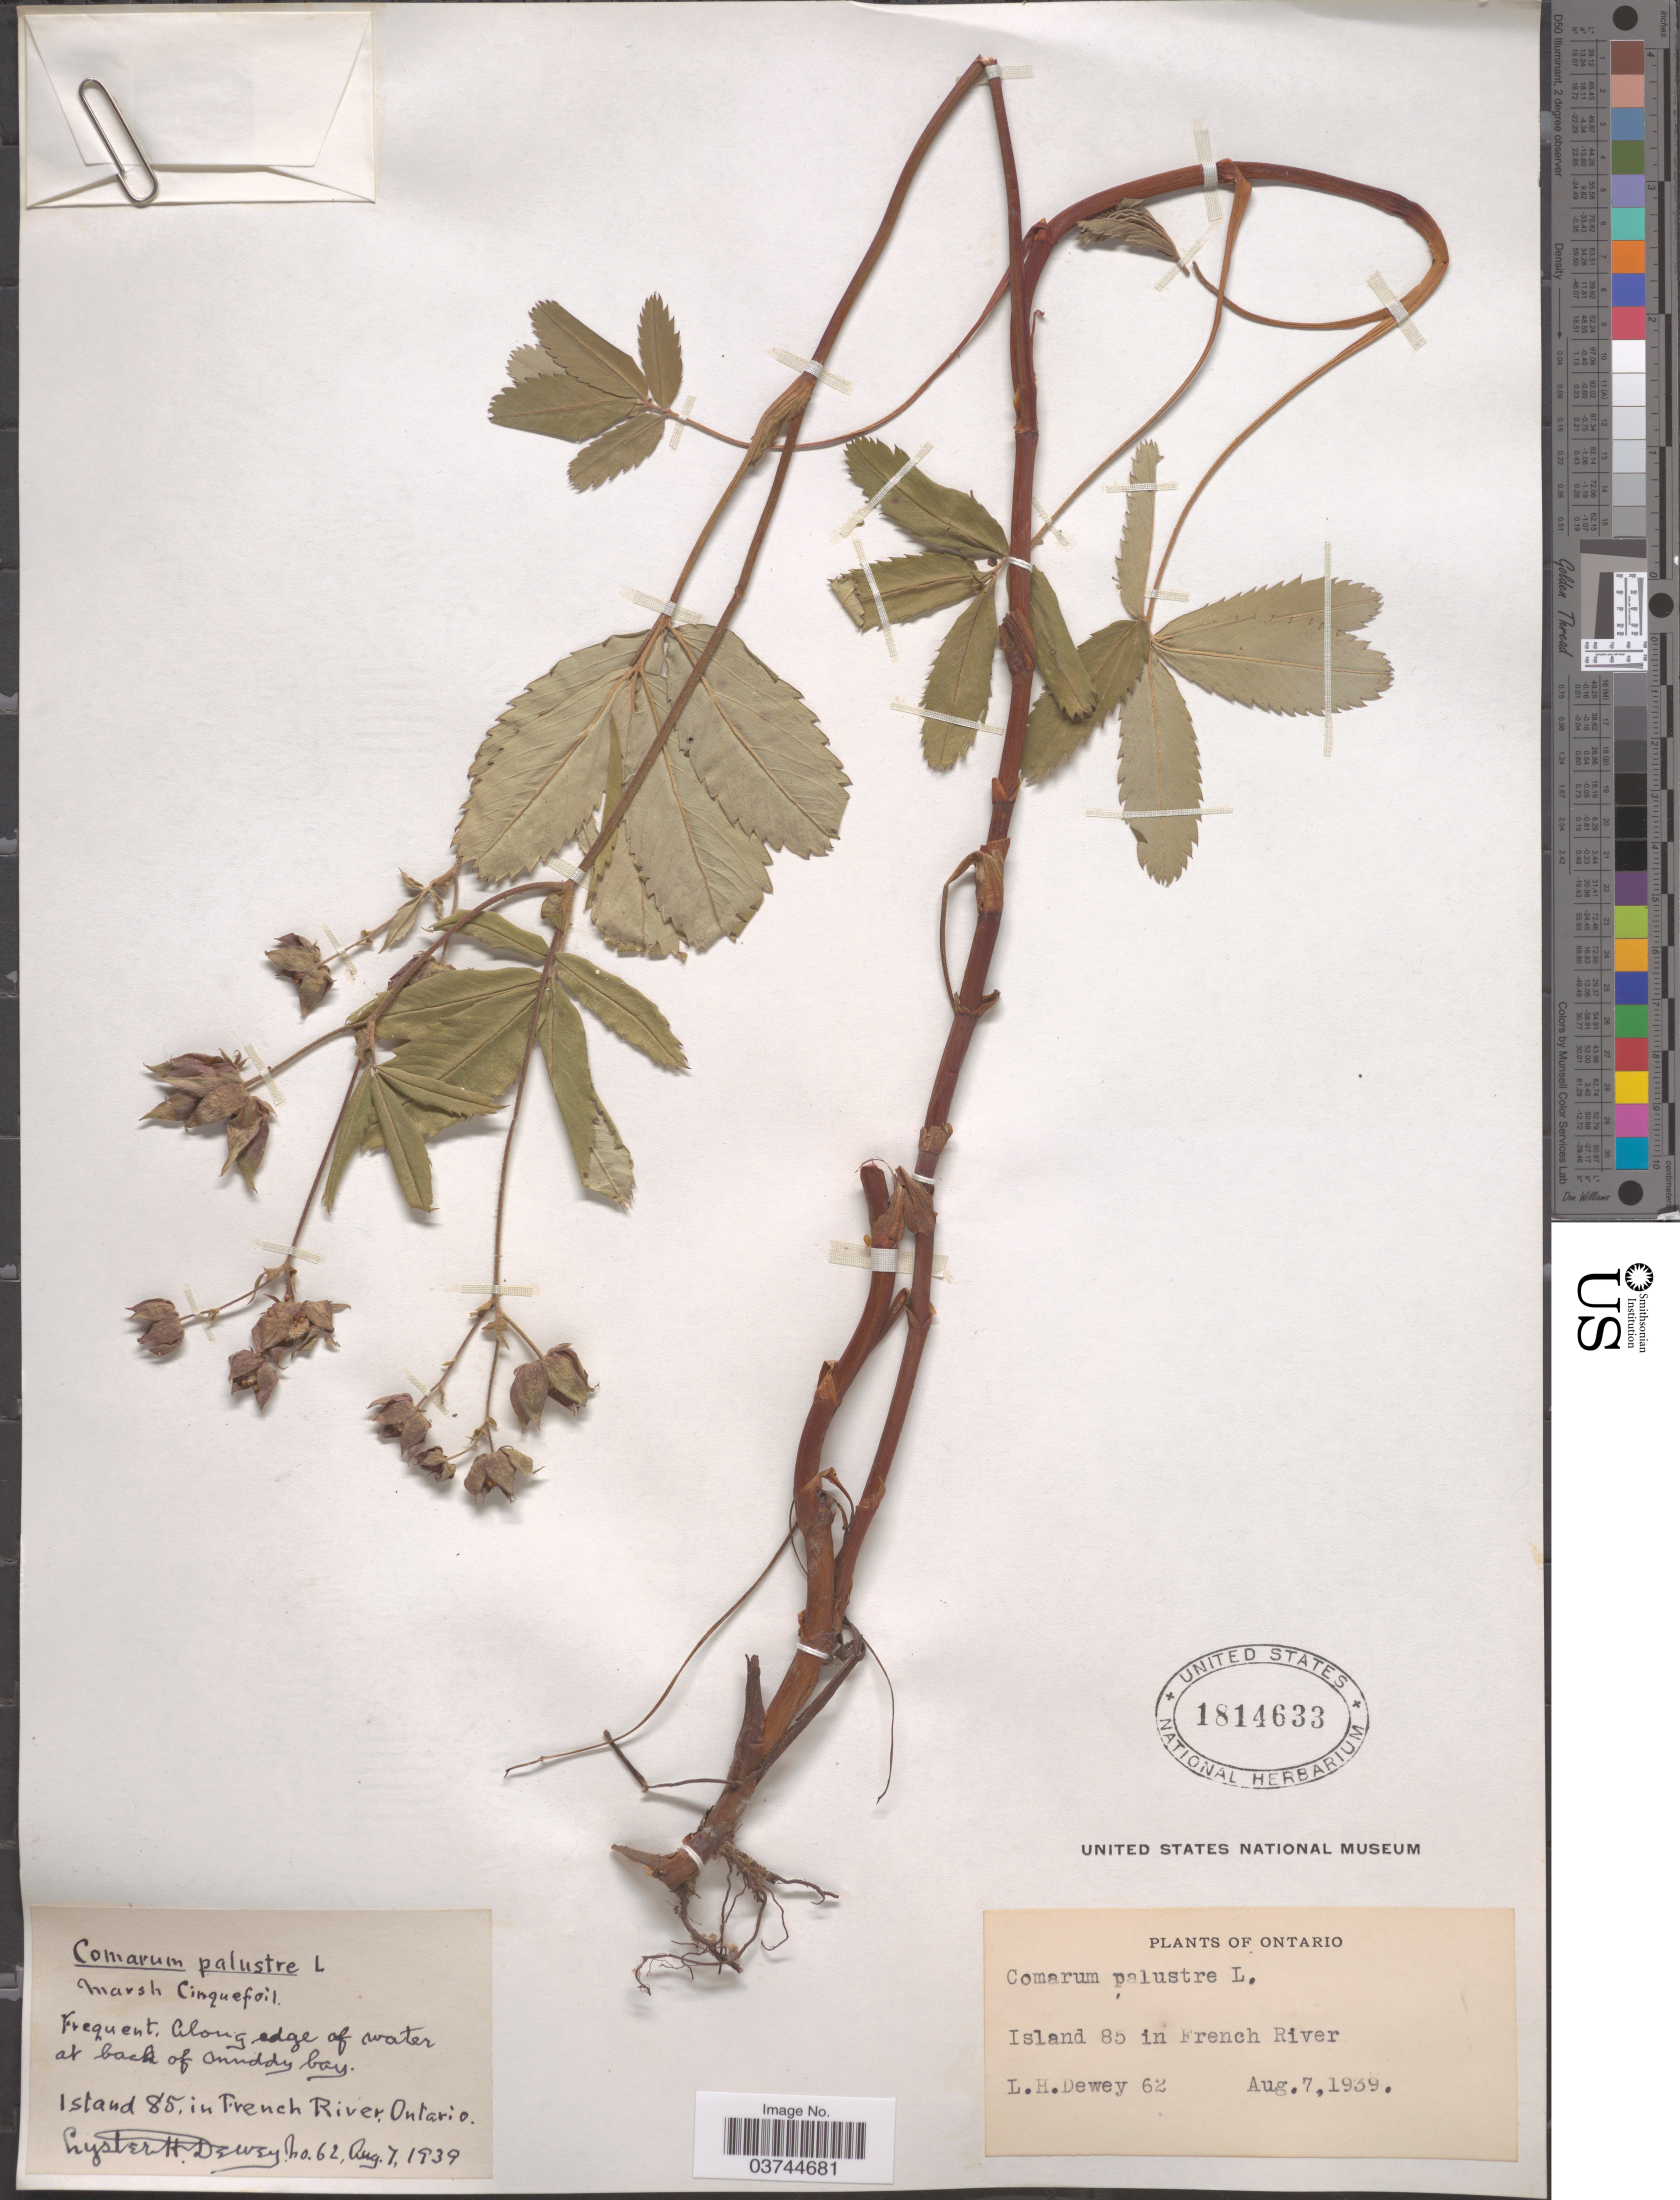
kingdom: Plantae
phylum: Tracheophyta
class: Magnoliopsida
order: Rosales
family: Rosaceae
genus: Comarum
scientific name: Comarum palustre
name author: L.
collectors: L. H. Dewey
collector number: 62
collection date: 1939-08-07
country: Canada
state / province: Ontario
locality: Along edge of water at back of Muddy bay. Island 85 in French River.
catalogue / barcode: US 1814633